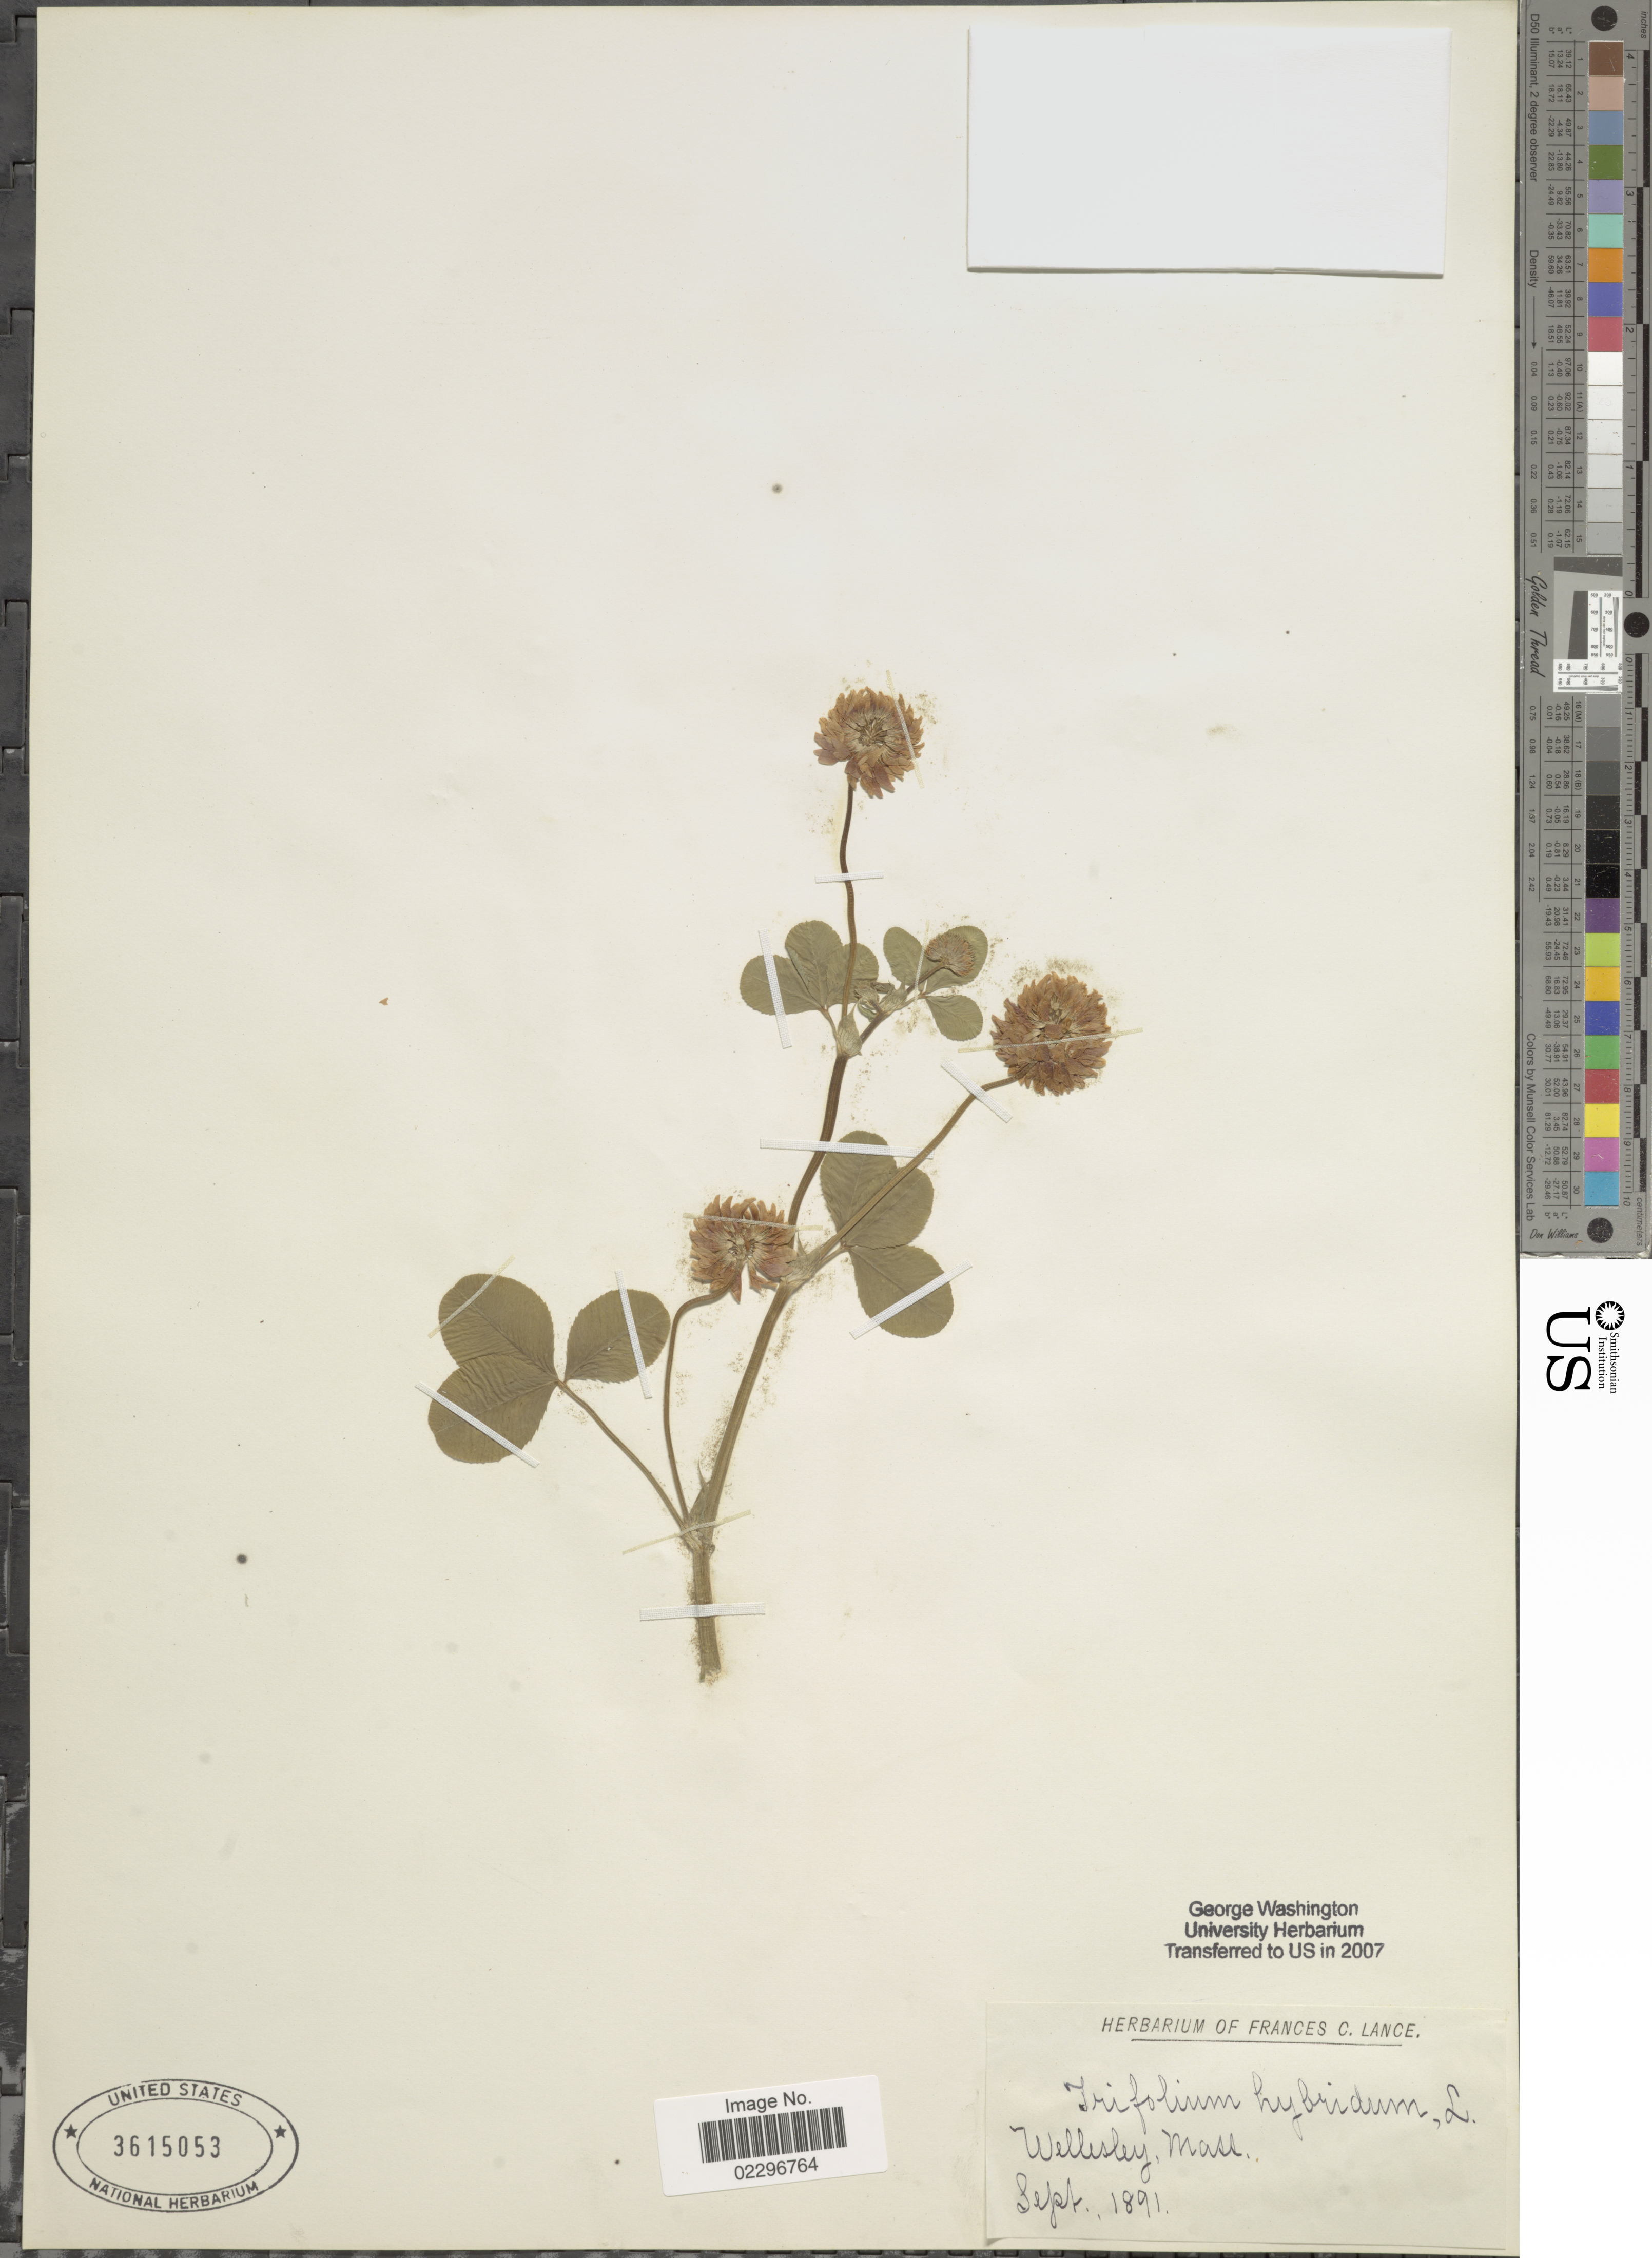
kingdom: Plantae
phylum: Tracheophyta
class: Magnoliopsida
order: Fabales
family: Fabaceae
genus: Trifolium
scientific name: Trifolium hybridum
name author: L.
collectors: ex herb. Frances C. Lance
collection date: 1891-09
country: United States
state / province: Massachusetts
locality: Wellesley, Mass.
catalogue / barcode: US 3615053